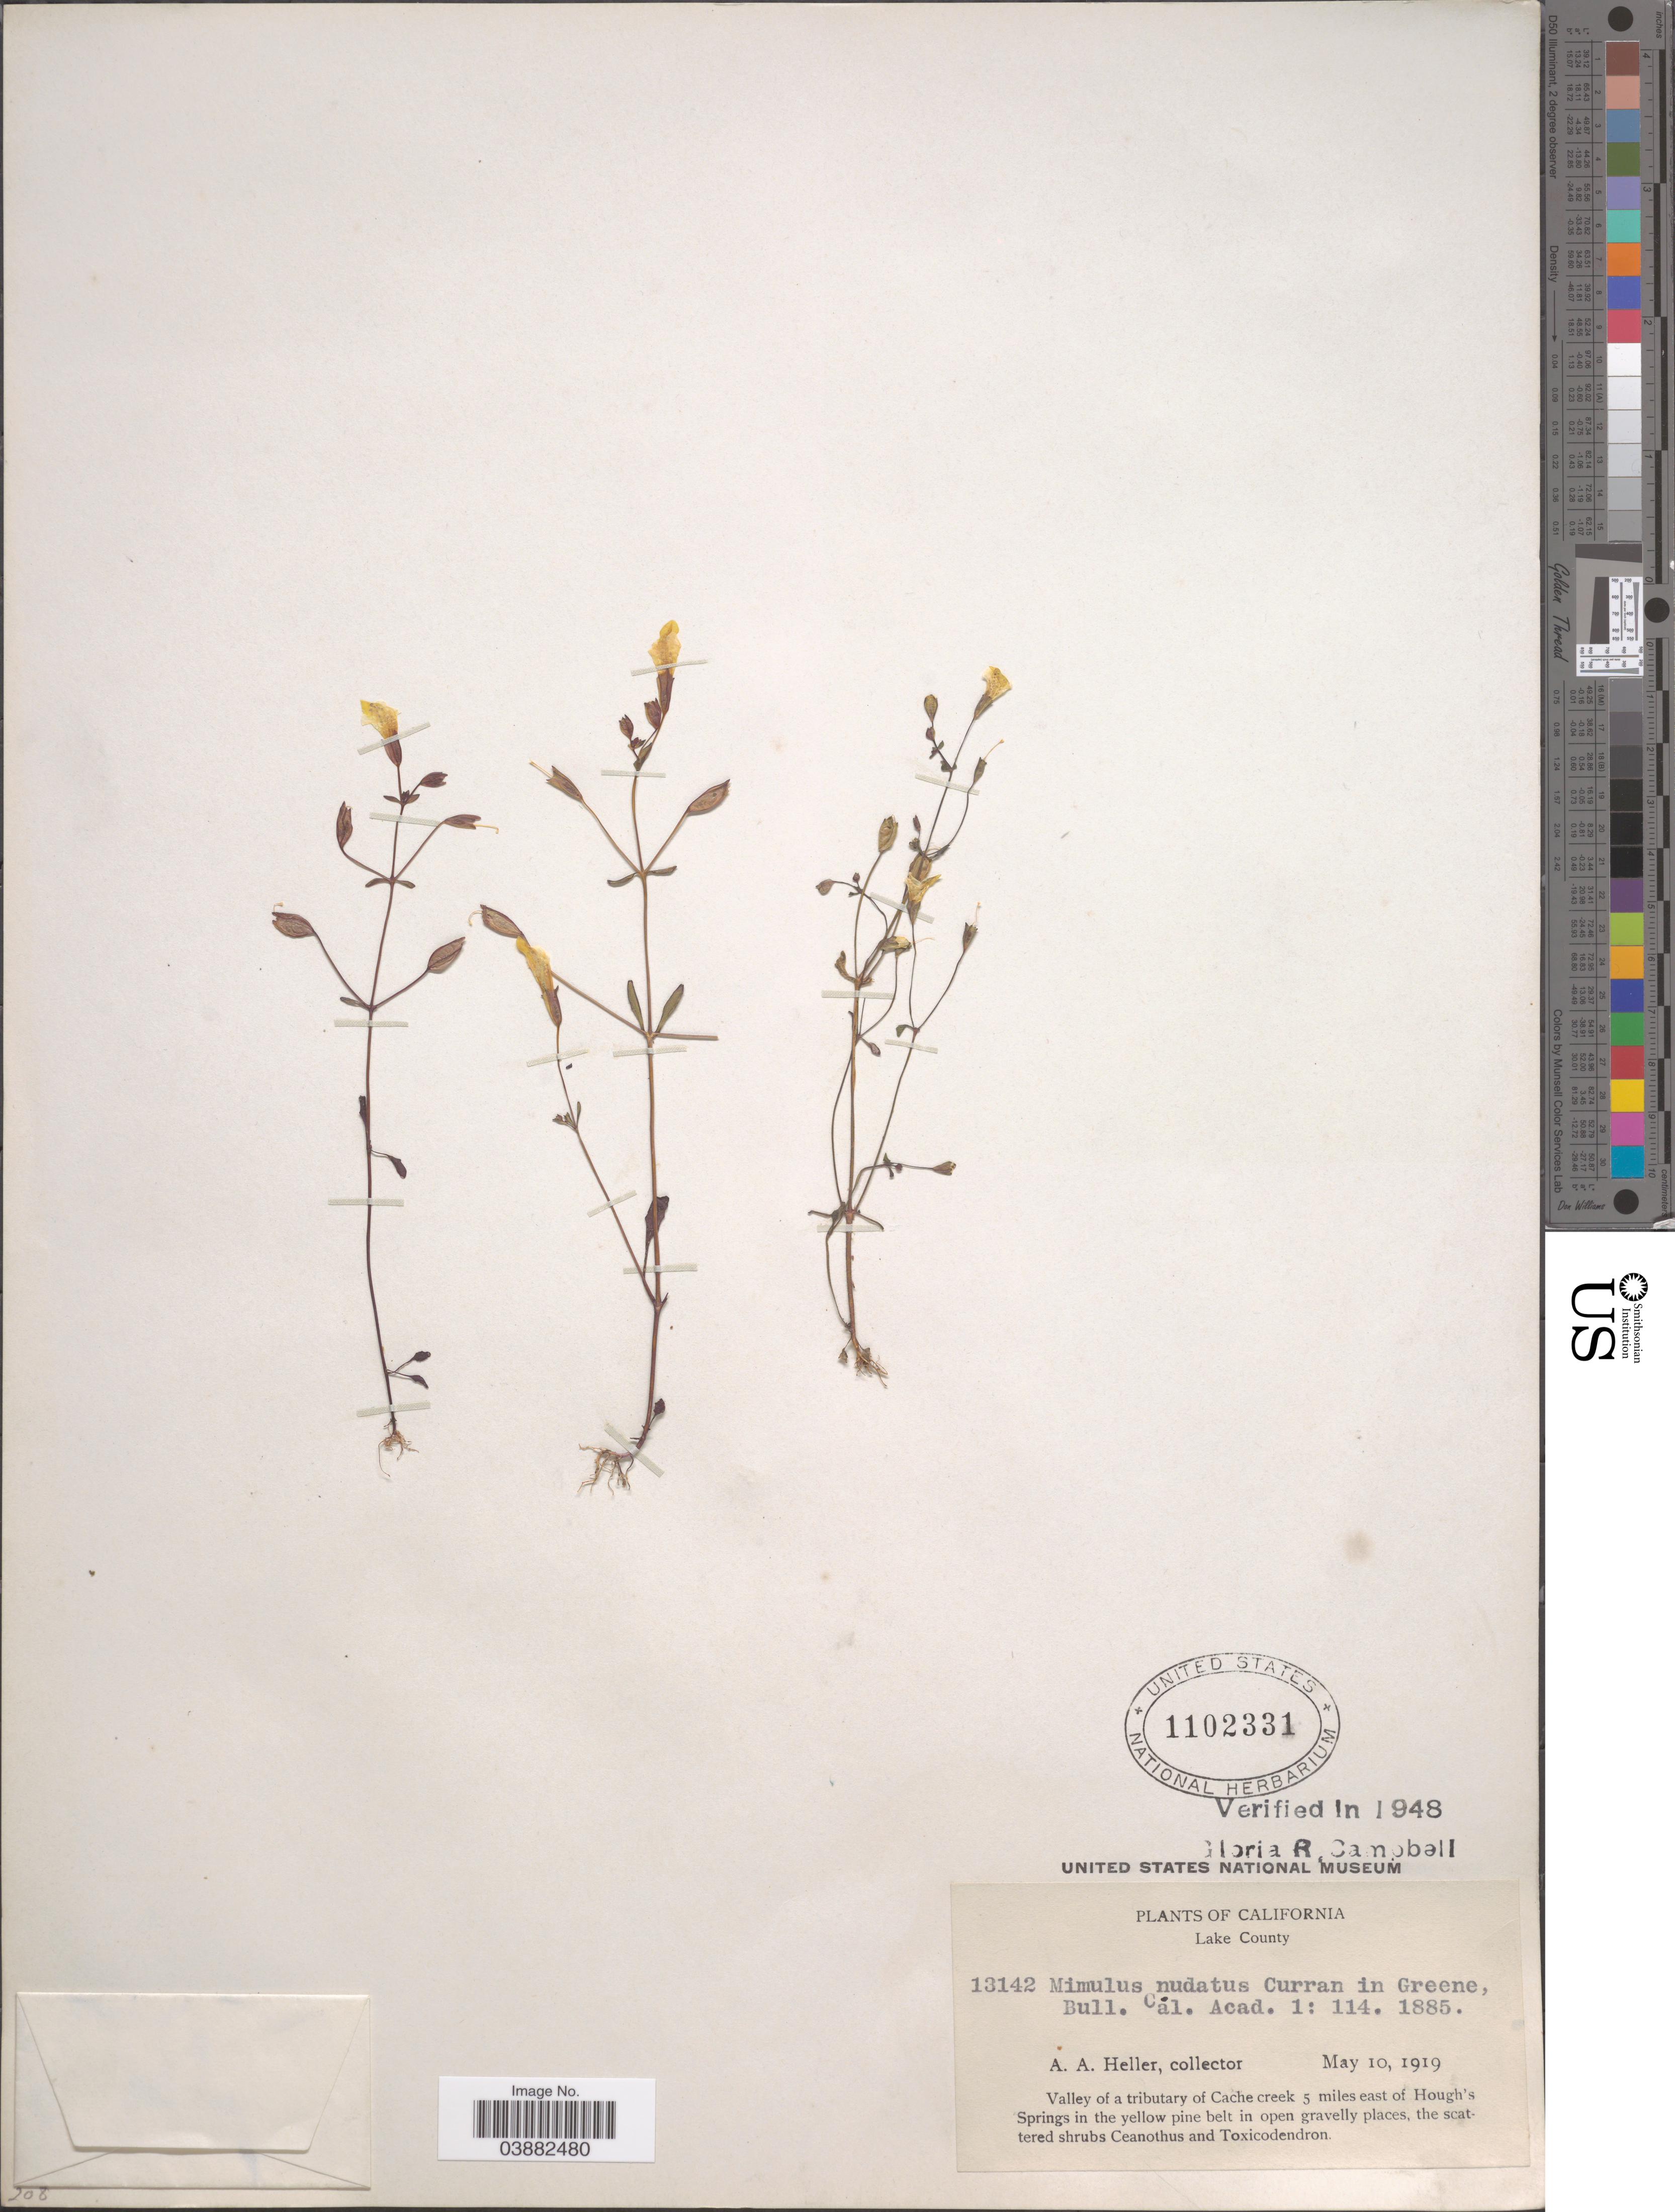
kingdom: Plantae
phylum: Tracheophyta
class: Magnoliopsida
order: Lamiales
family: Phrymaceae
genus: Mimulus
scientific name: Mimulus nudatus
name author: Curran ex Greene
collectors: A. A. Heller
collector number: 13142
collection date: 1919-05-10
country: United States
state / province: California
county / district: Lake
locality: Lake County. Valley of tributary of Cache creek 5 miles east of Hough's Springs in the yellow pine belt in open gravelly places.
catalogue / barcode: US 1102331